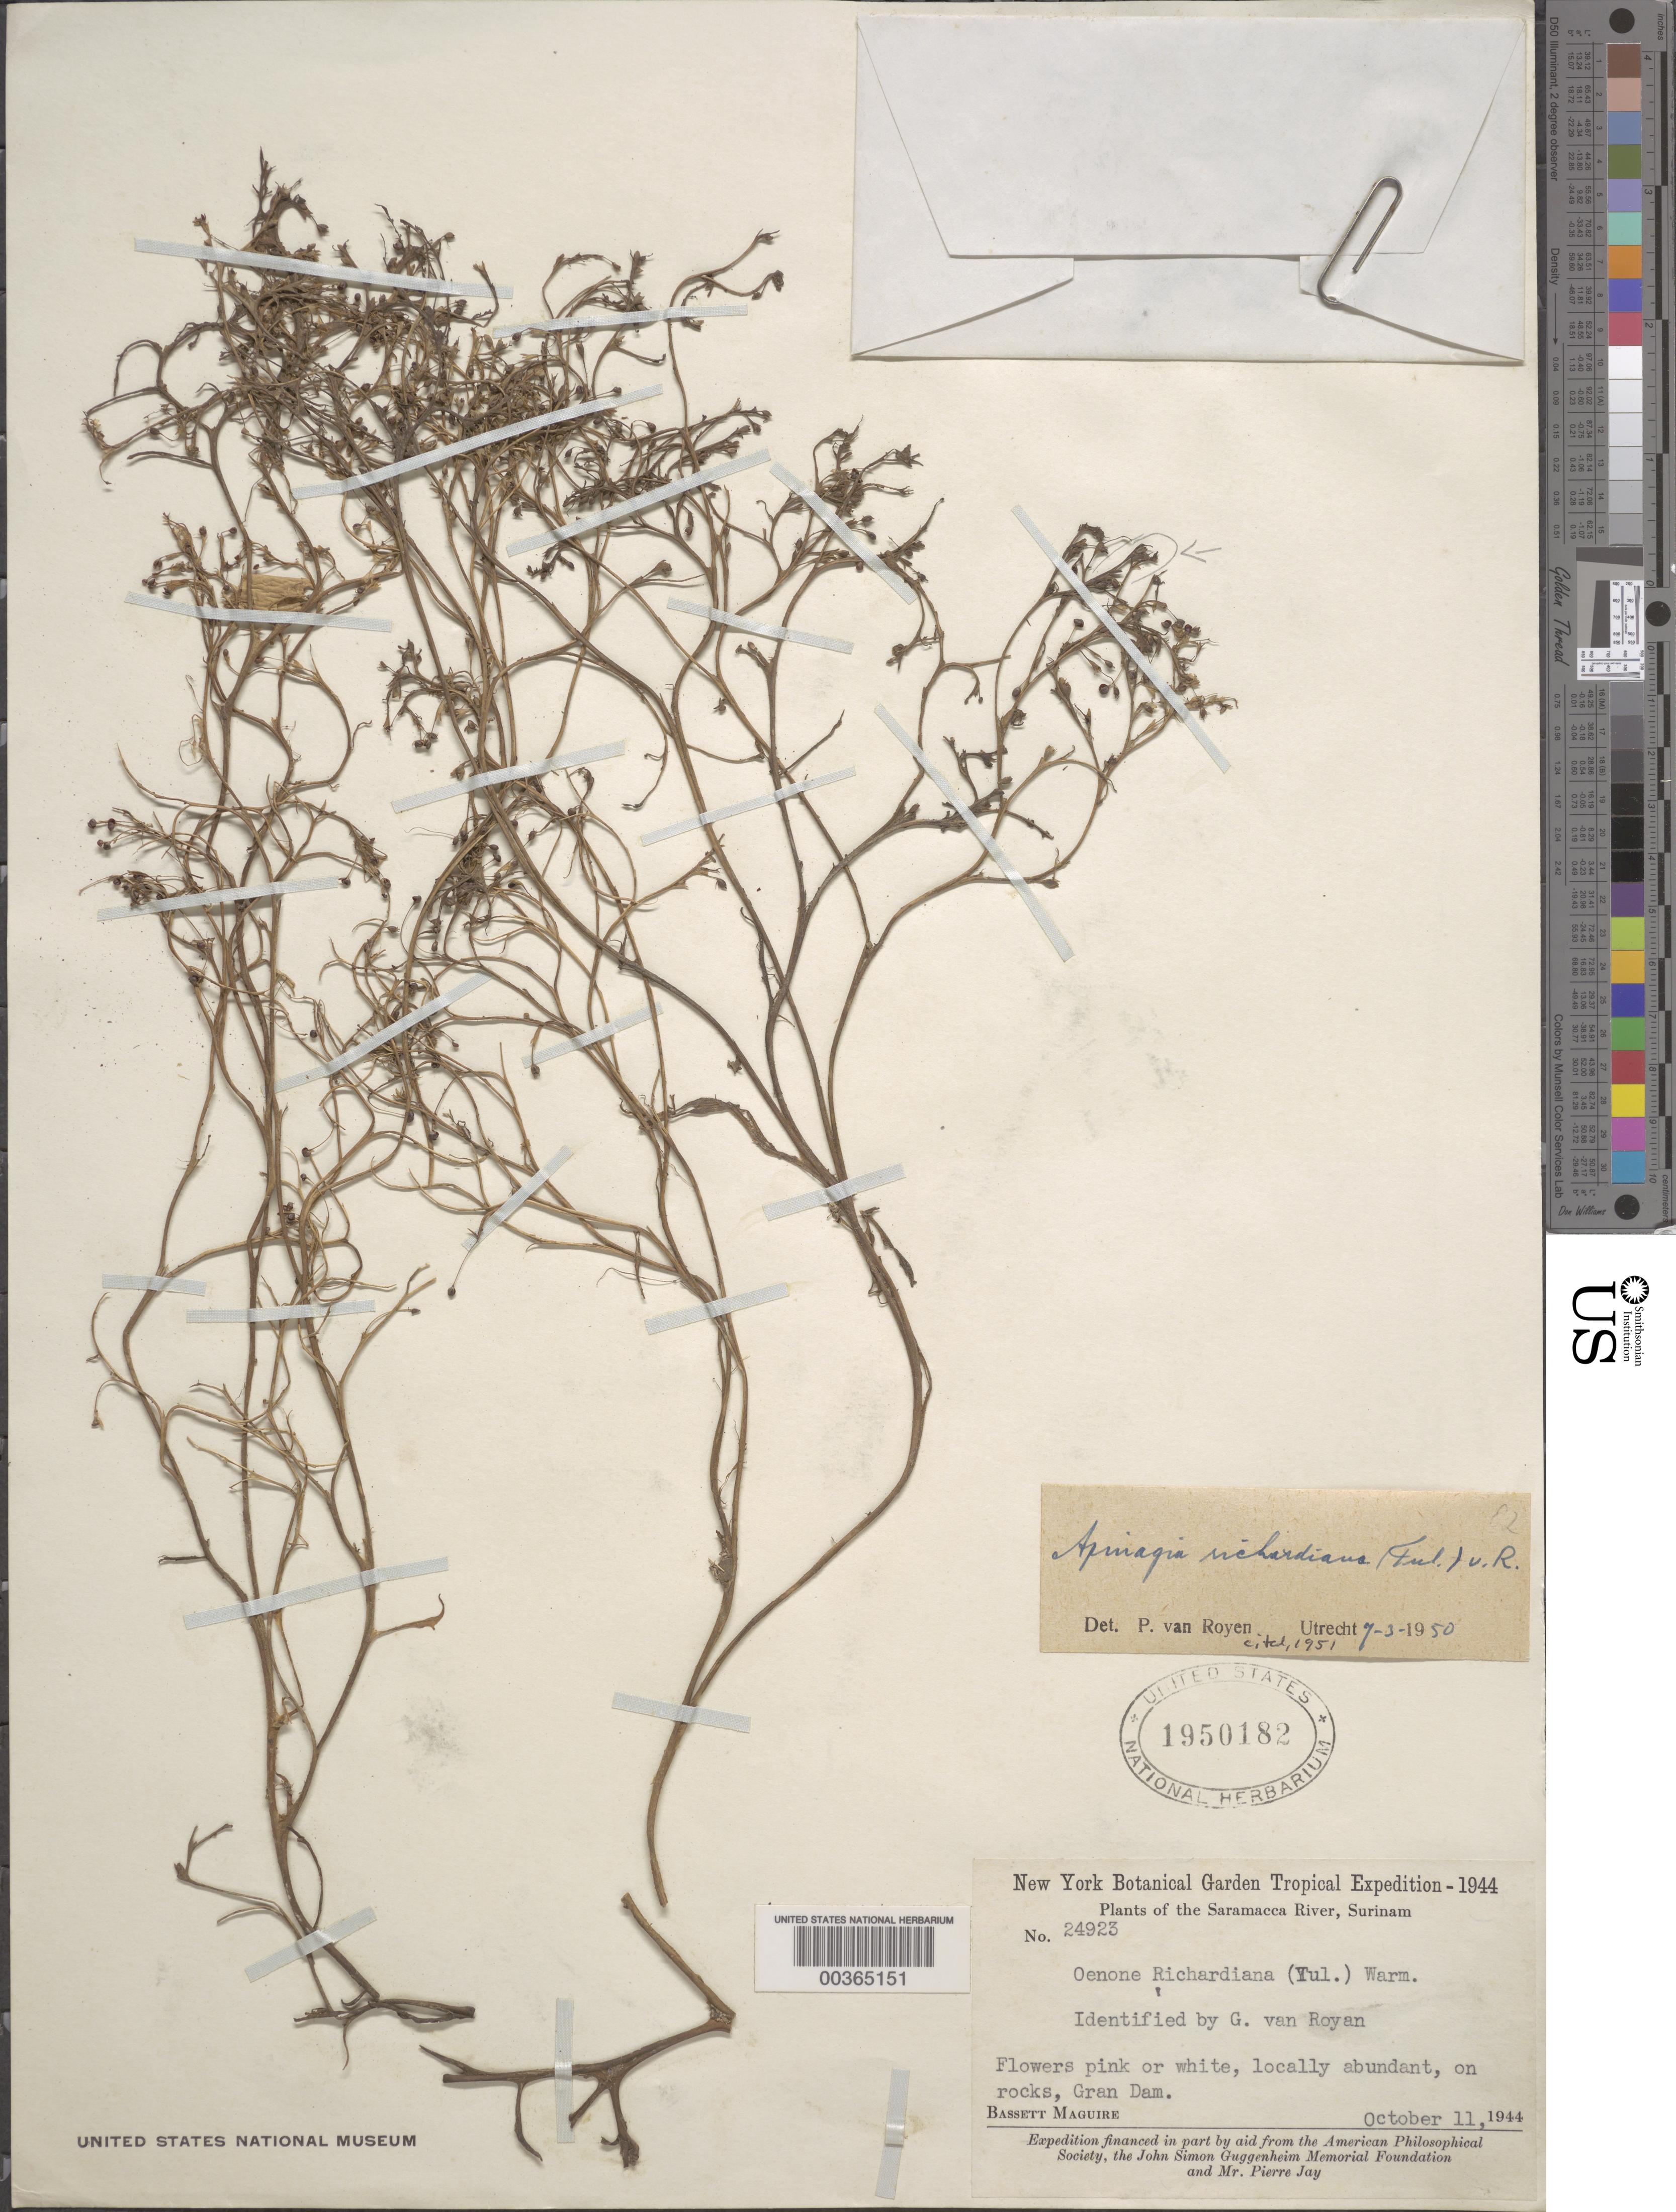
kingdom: Plantae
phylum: Tracheophyta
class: Magnoliopsida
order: Malpighiales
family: Podostemaceae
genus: Apinagia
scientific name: Apinagia richardiana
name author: (Tul.) P. Royen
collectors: B. Maguire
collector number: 24923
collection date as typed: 11 Oct 1944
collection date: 1944-10-11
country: Suriname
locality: Gran dam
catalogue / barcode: US 1950182